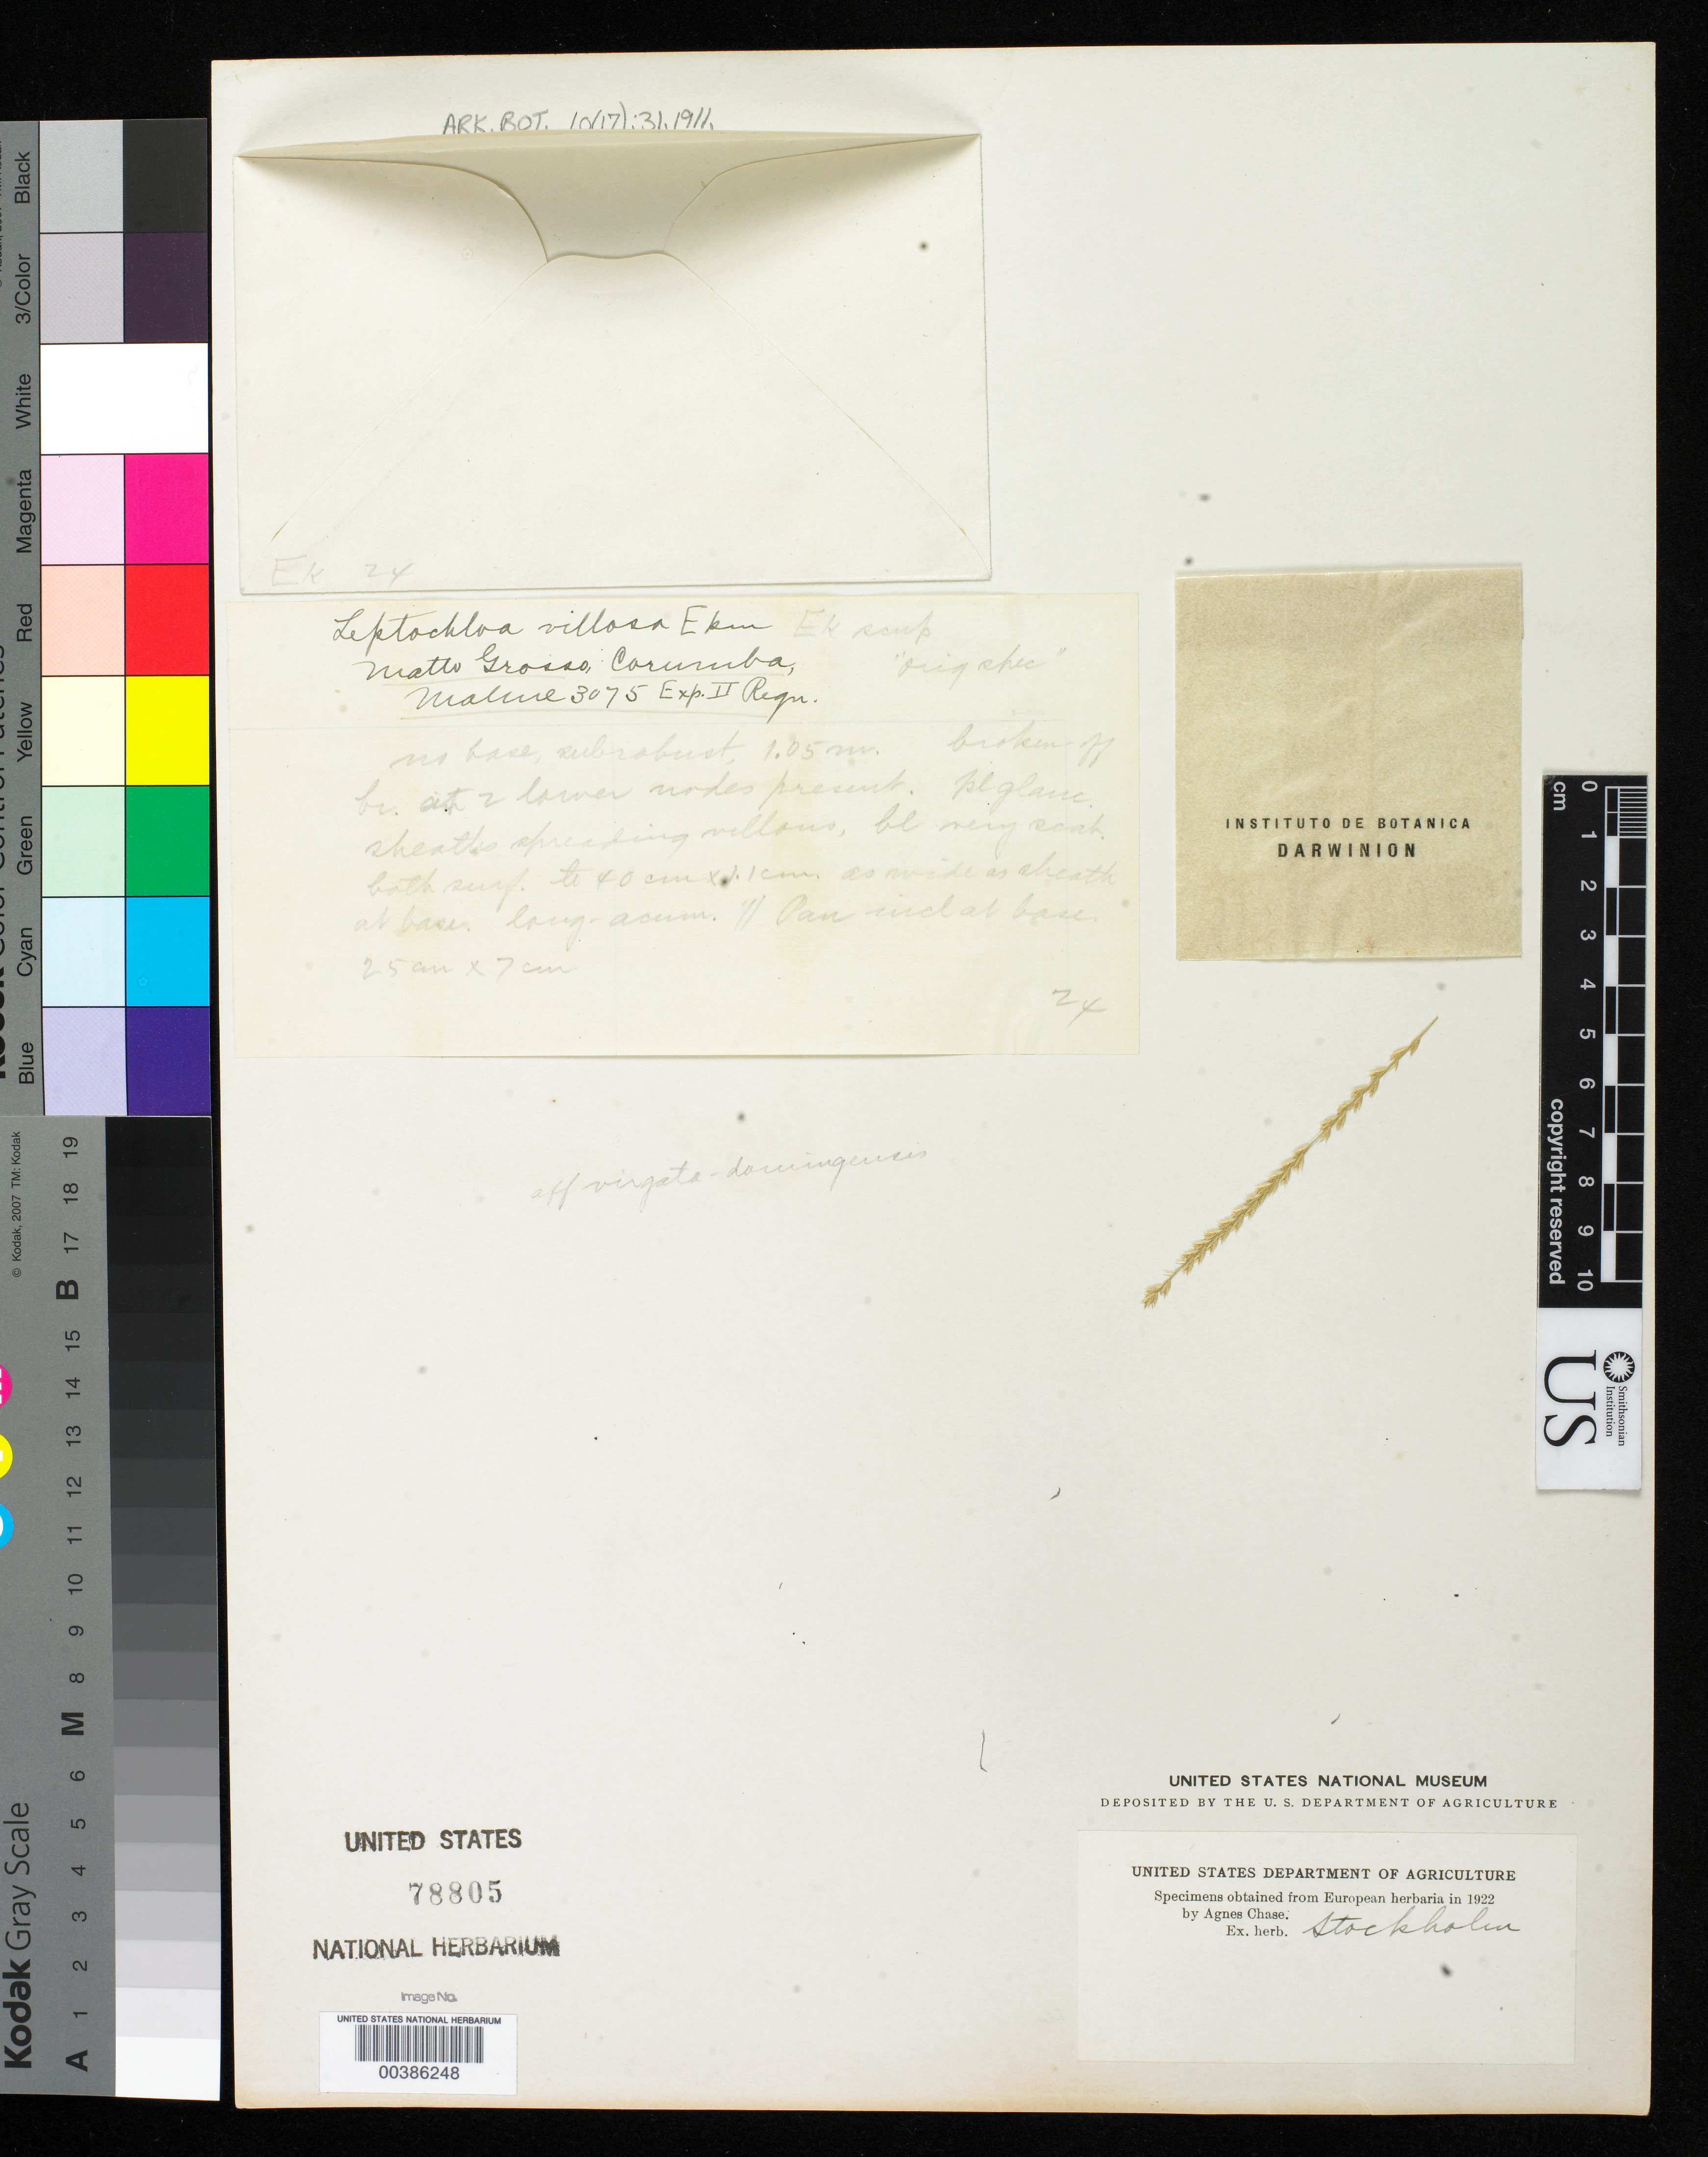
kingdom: Plantae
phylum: Tracheophyta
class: Liliopsida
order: Poales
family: Poaceae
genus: Leptochloa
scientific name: Leptochloa villosa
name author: Ekman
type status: Type Fragment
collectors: G. O. A. Malme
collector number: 3075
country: Brazil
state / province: Mato Grosso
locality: Corumba.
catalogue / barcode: US 78805